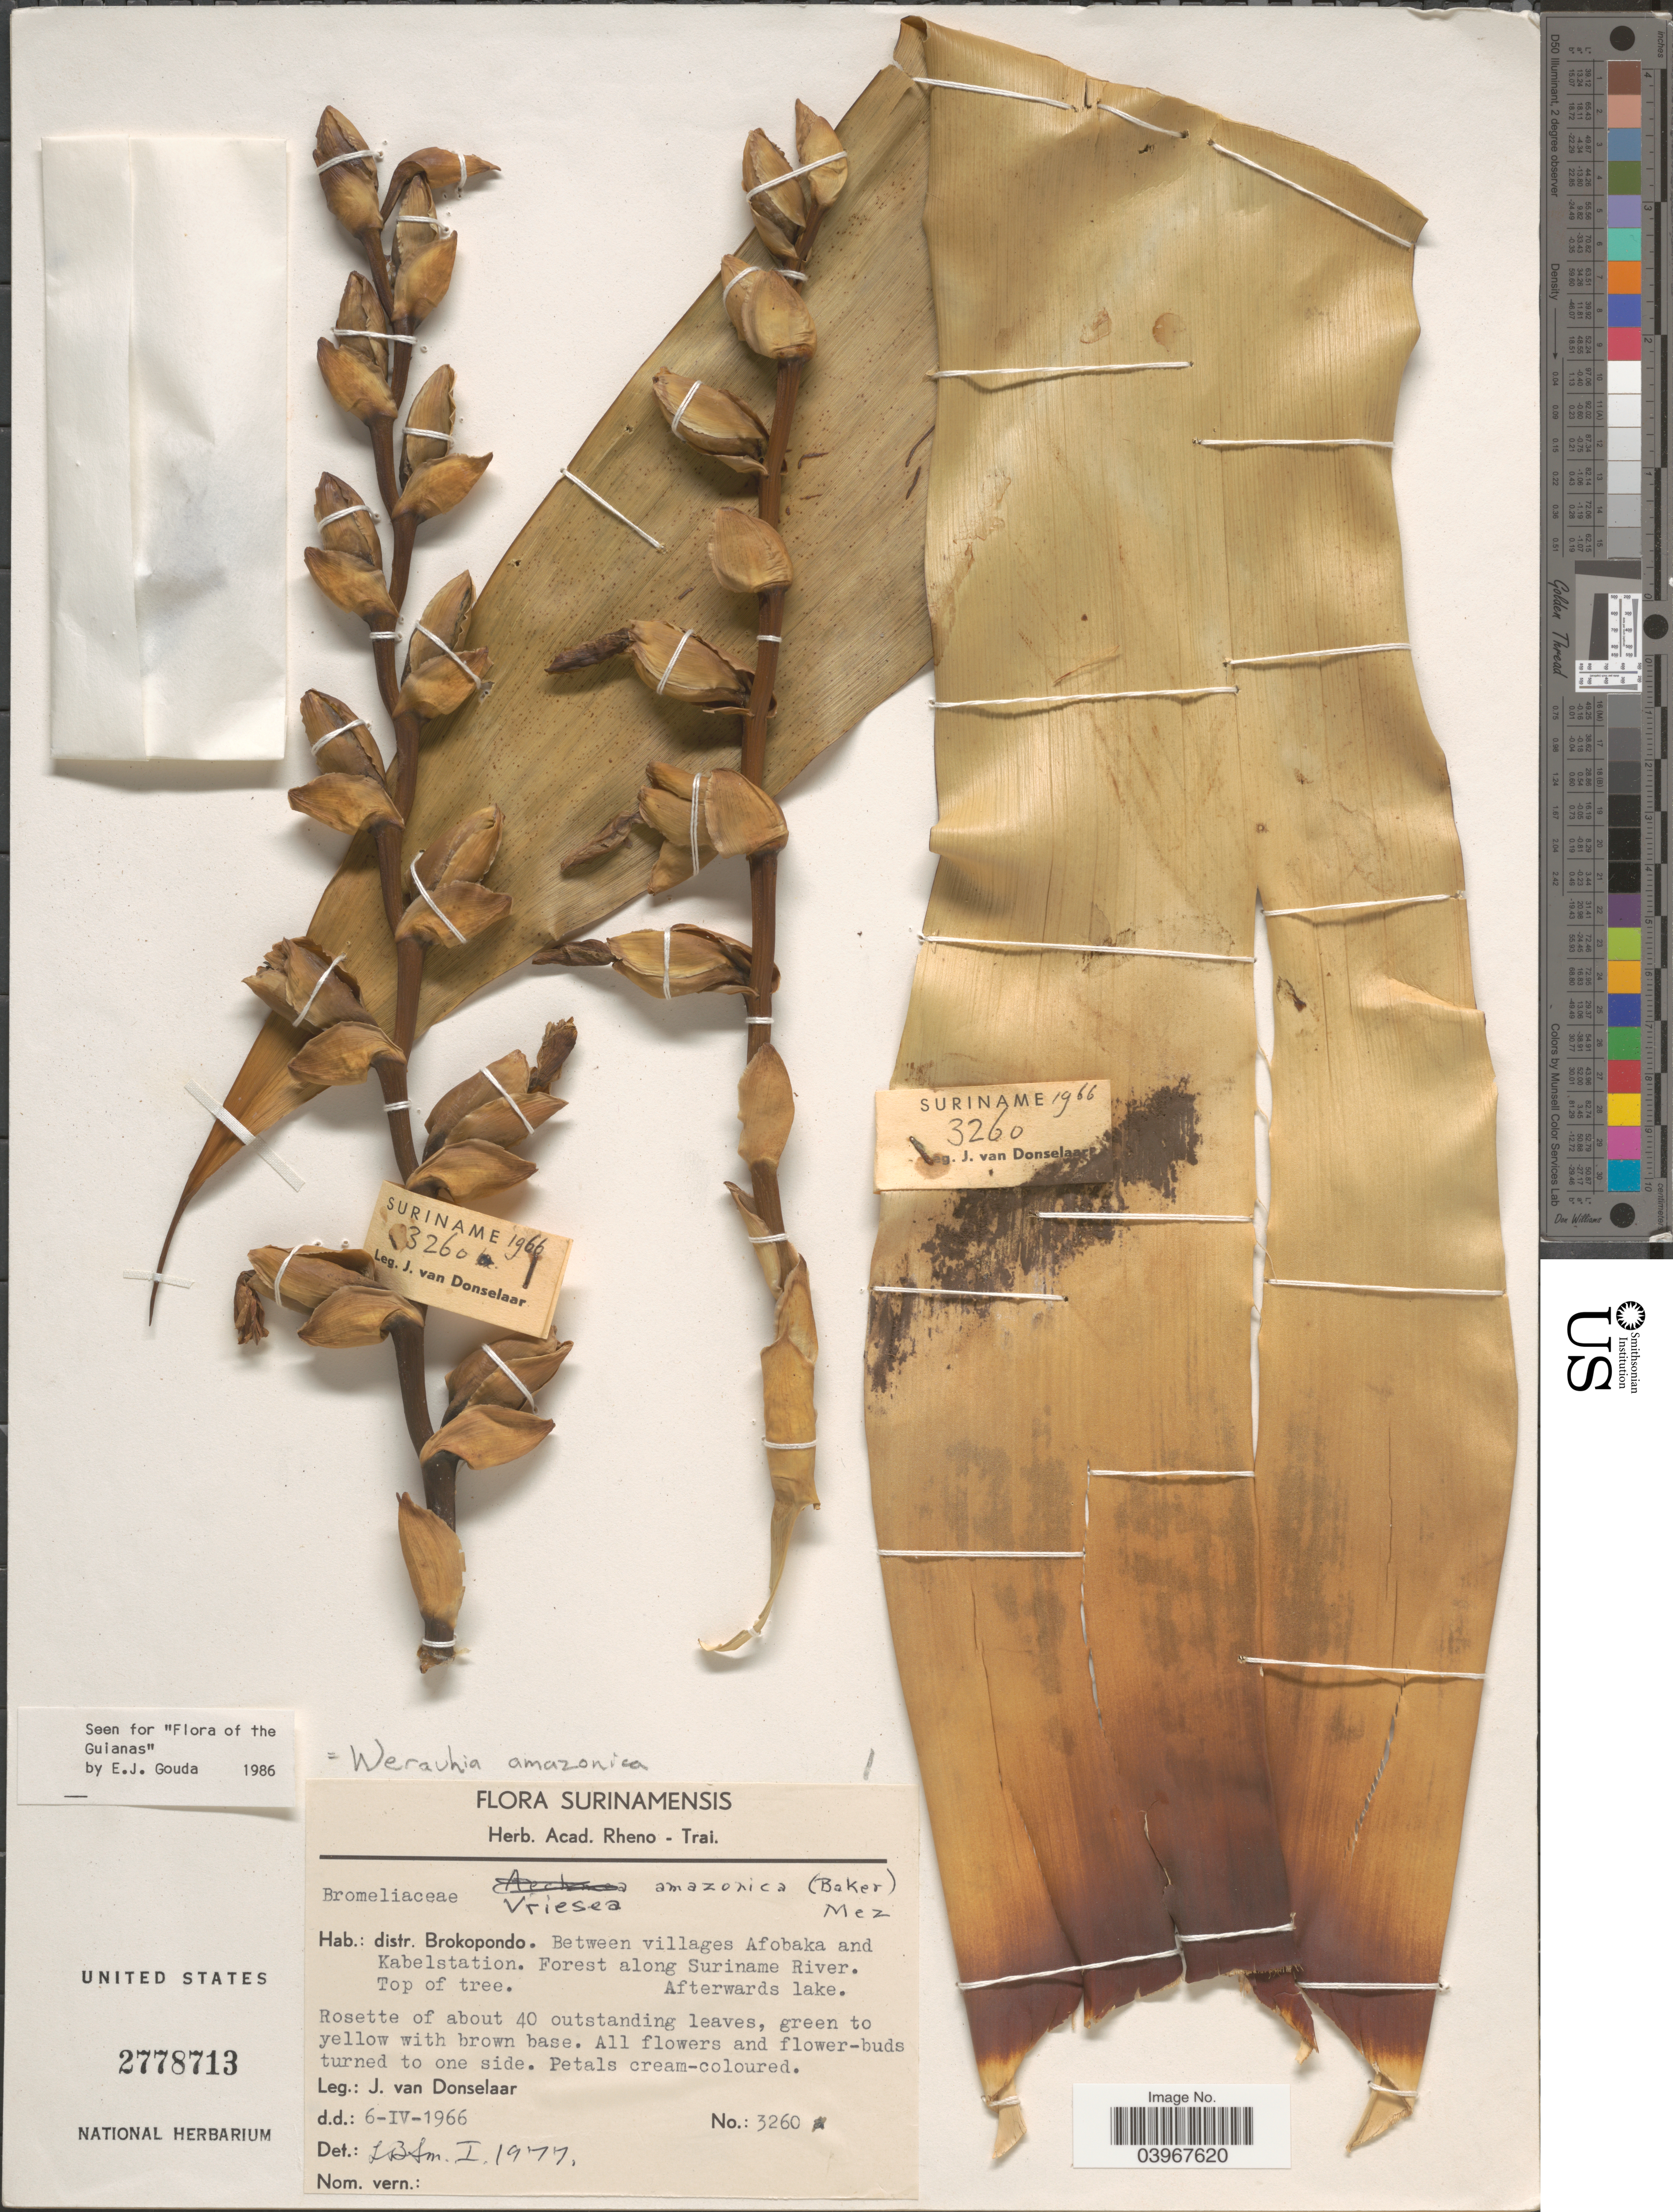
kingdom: Plantae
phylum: Tracheophyta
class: Liliopsida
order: Poales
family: Bromeliaceae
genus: Werauhia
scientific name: Werauhia gigantea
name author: (Mart. ex Schult. & Schult. f.) J.R. Grant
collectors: J. Donselaar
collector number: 3260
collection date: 1966-04-06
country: Suriname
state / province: Brokopondo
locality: Distr. Brokopondo. Between villages Afobaka and Kabelstation. Forest along Suriname River. Top of tree. Afterwards lake.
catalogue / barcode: US 2778713